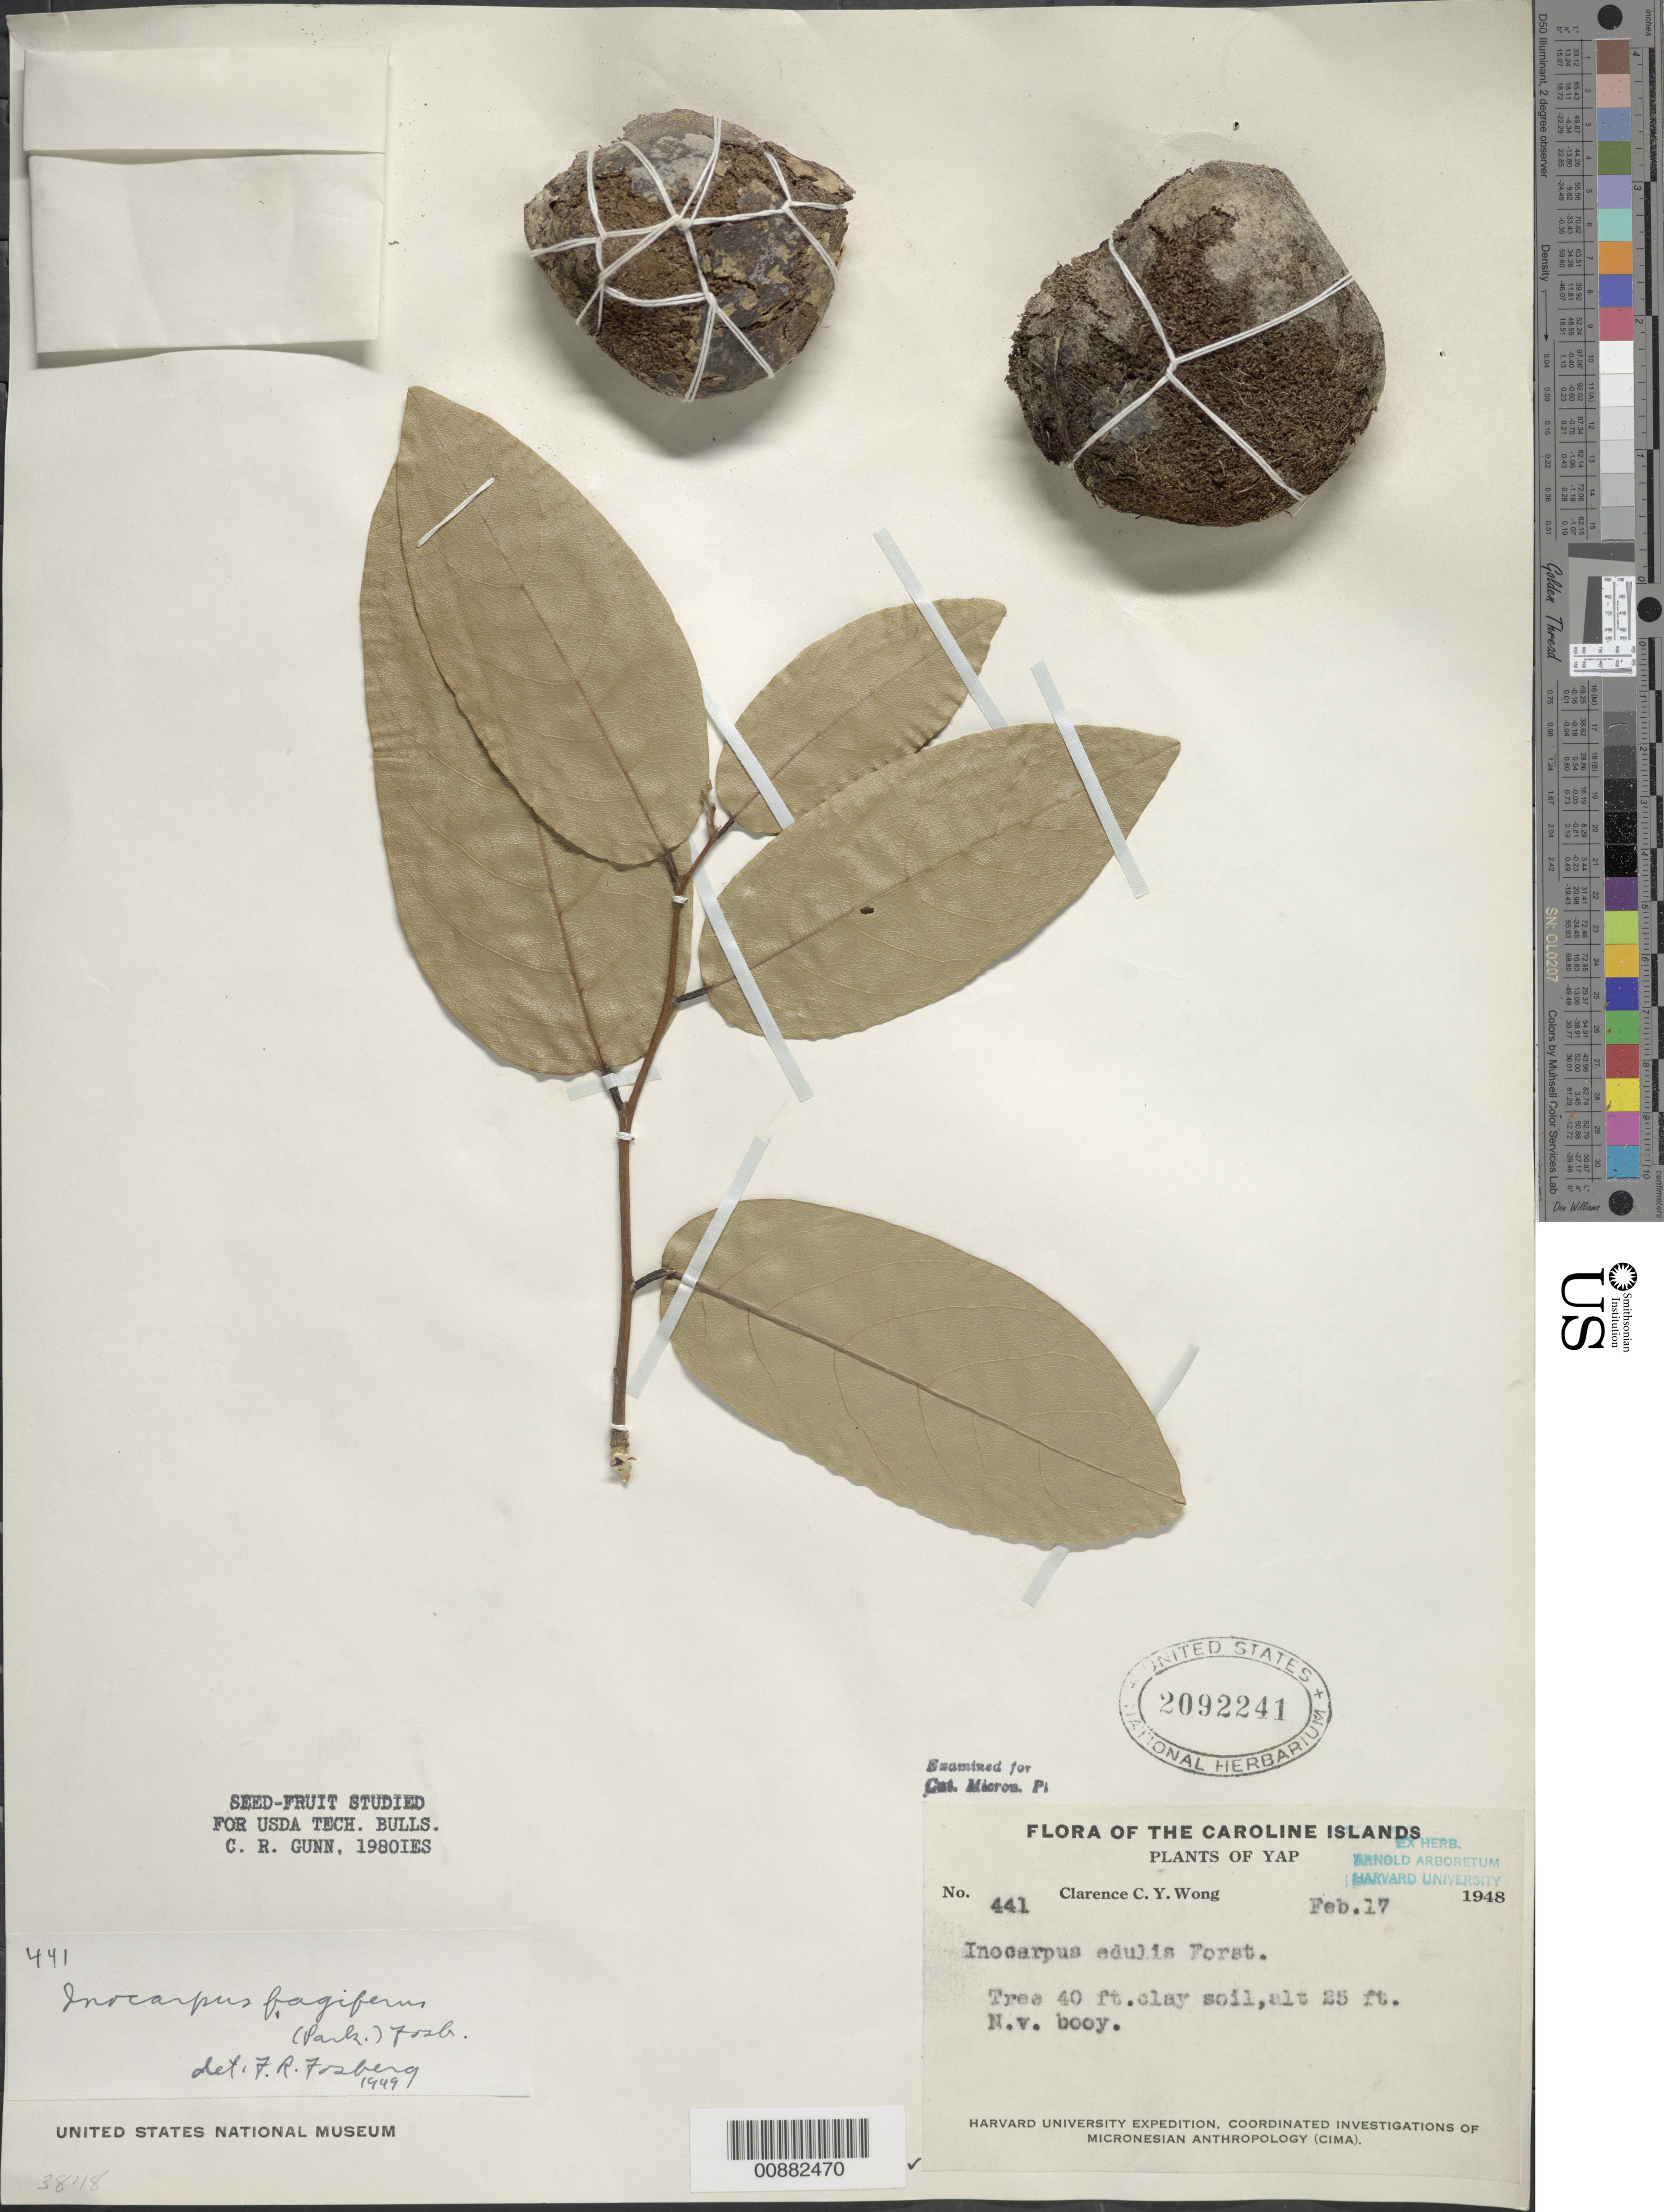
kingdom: Plantae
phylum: Tracheophyta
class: Magnoliopsida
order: Fabales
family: Fabaceae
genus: Inocarpus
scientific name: Inocarpus fagifer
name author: (Parkinson) Fosberg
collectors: C. Wong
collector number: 441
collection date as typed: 17 Feb 1948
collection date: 1948-02-17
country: Micronesia, Federated States of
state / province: Yap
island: Yap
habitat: Clay soil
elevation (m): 8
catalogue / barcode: US 2092241